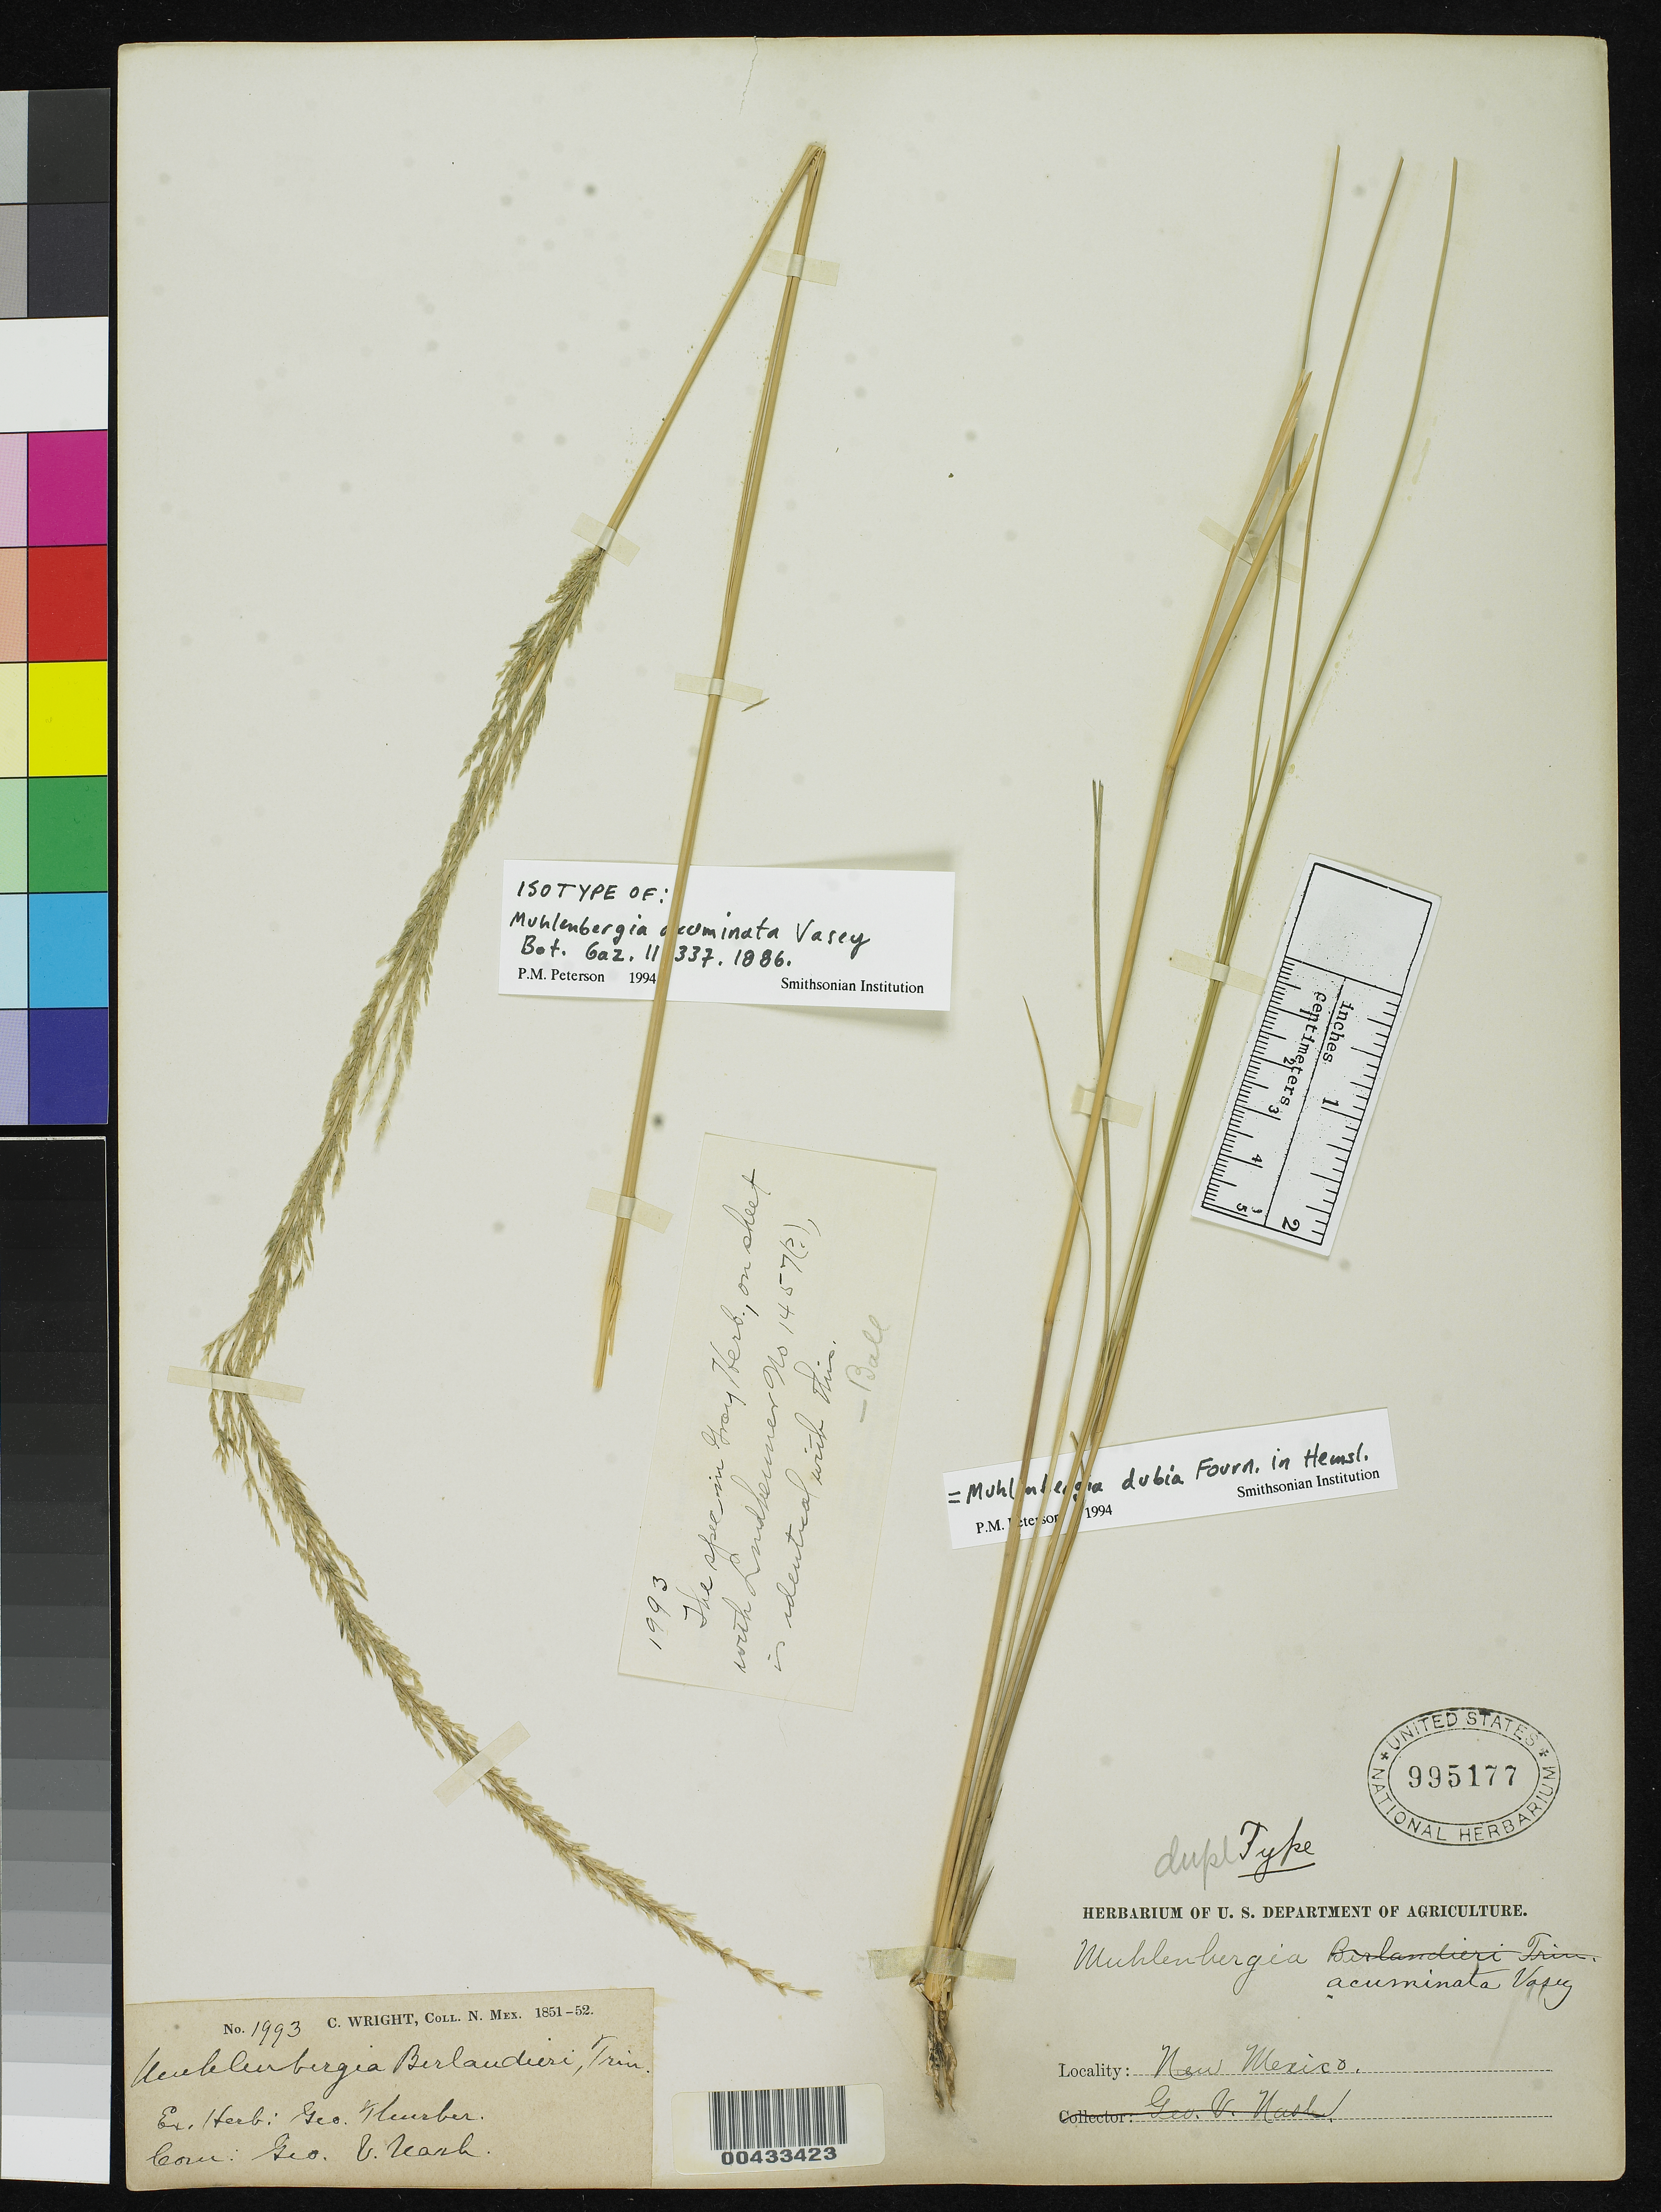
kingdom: Plantae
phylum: Tracheophyta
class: Liliopsida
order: Poales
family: Poaceae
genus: Muhlenbergia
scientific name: Muhlenbergia acuminata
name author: Vasey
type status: Isotype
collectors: C. Wright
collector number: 1993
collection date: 1851/1852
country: United States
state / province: New Mexico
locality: "N. Mex." [=northern Mexico or New Mexico? either way possibly referring to present-day Arizona or Texas]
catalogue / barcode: US 995177